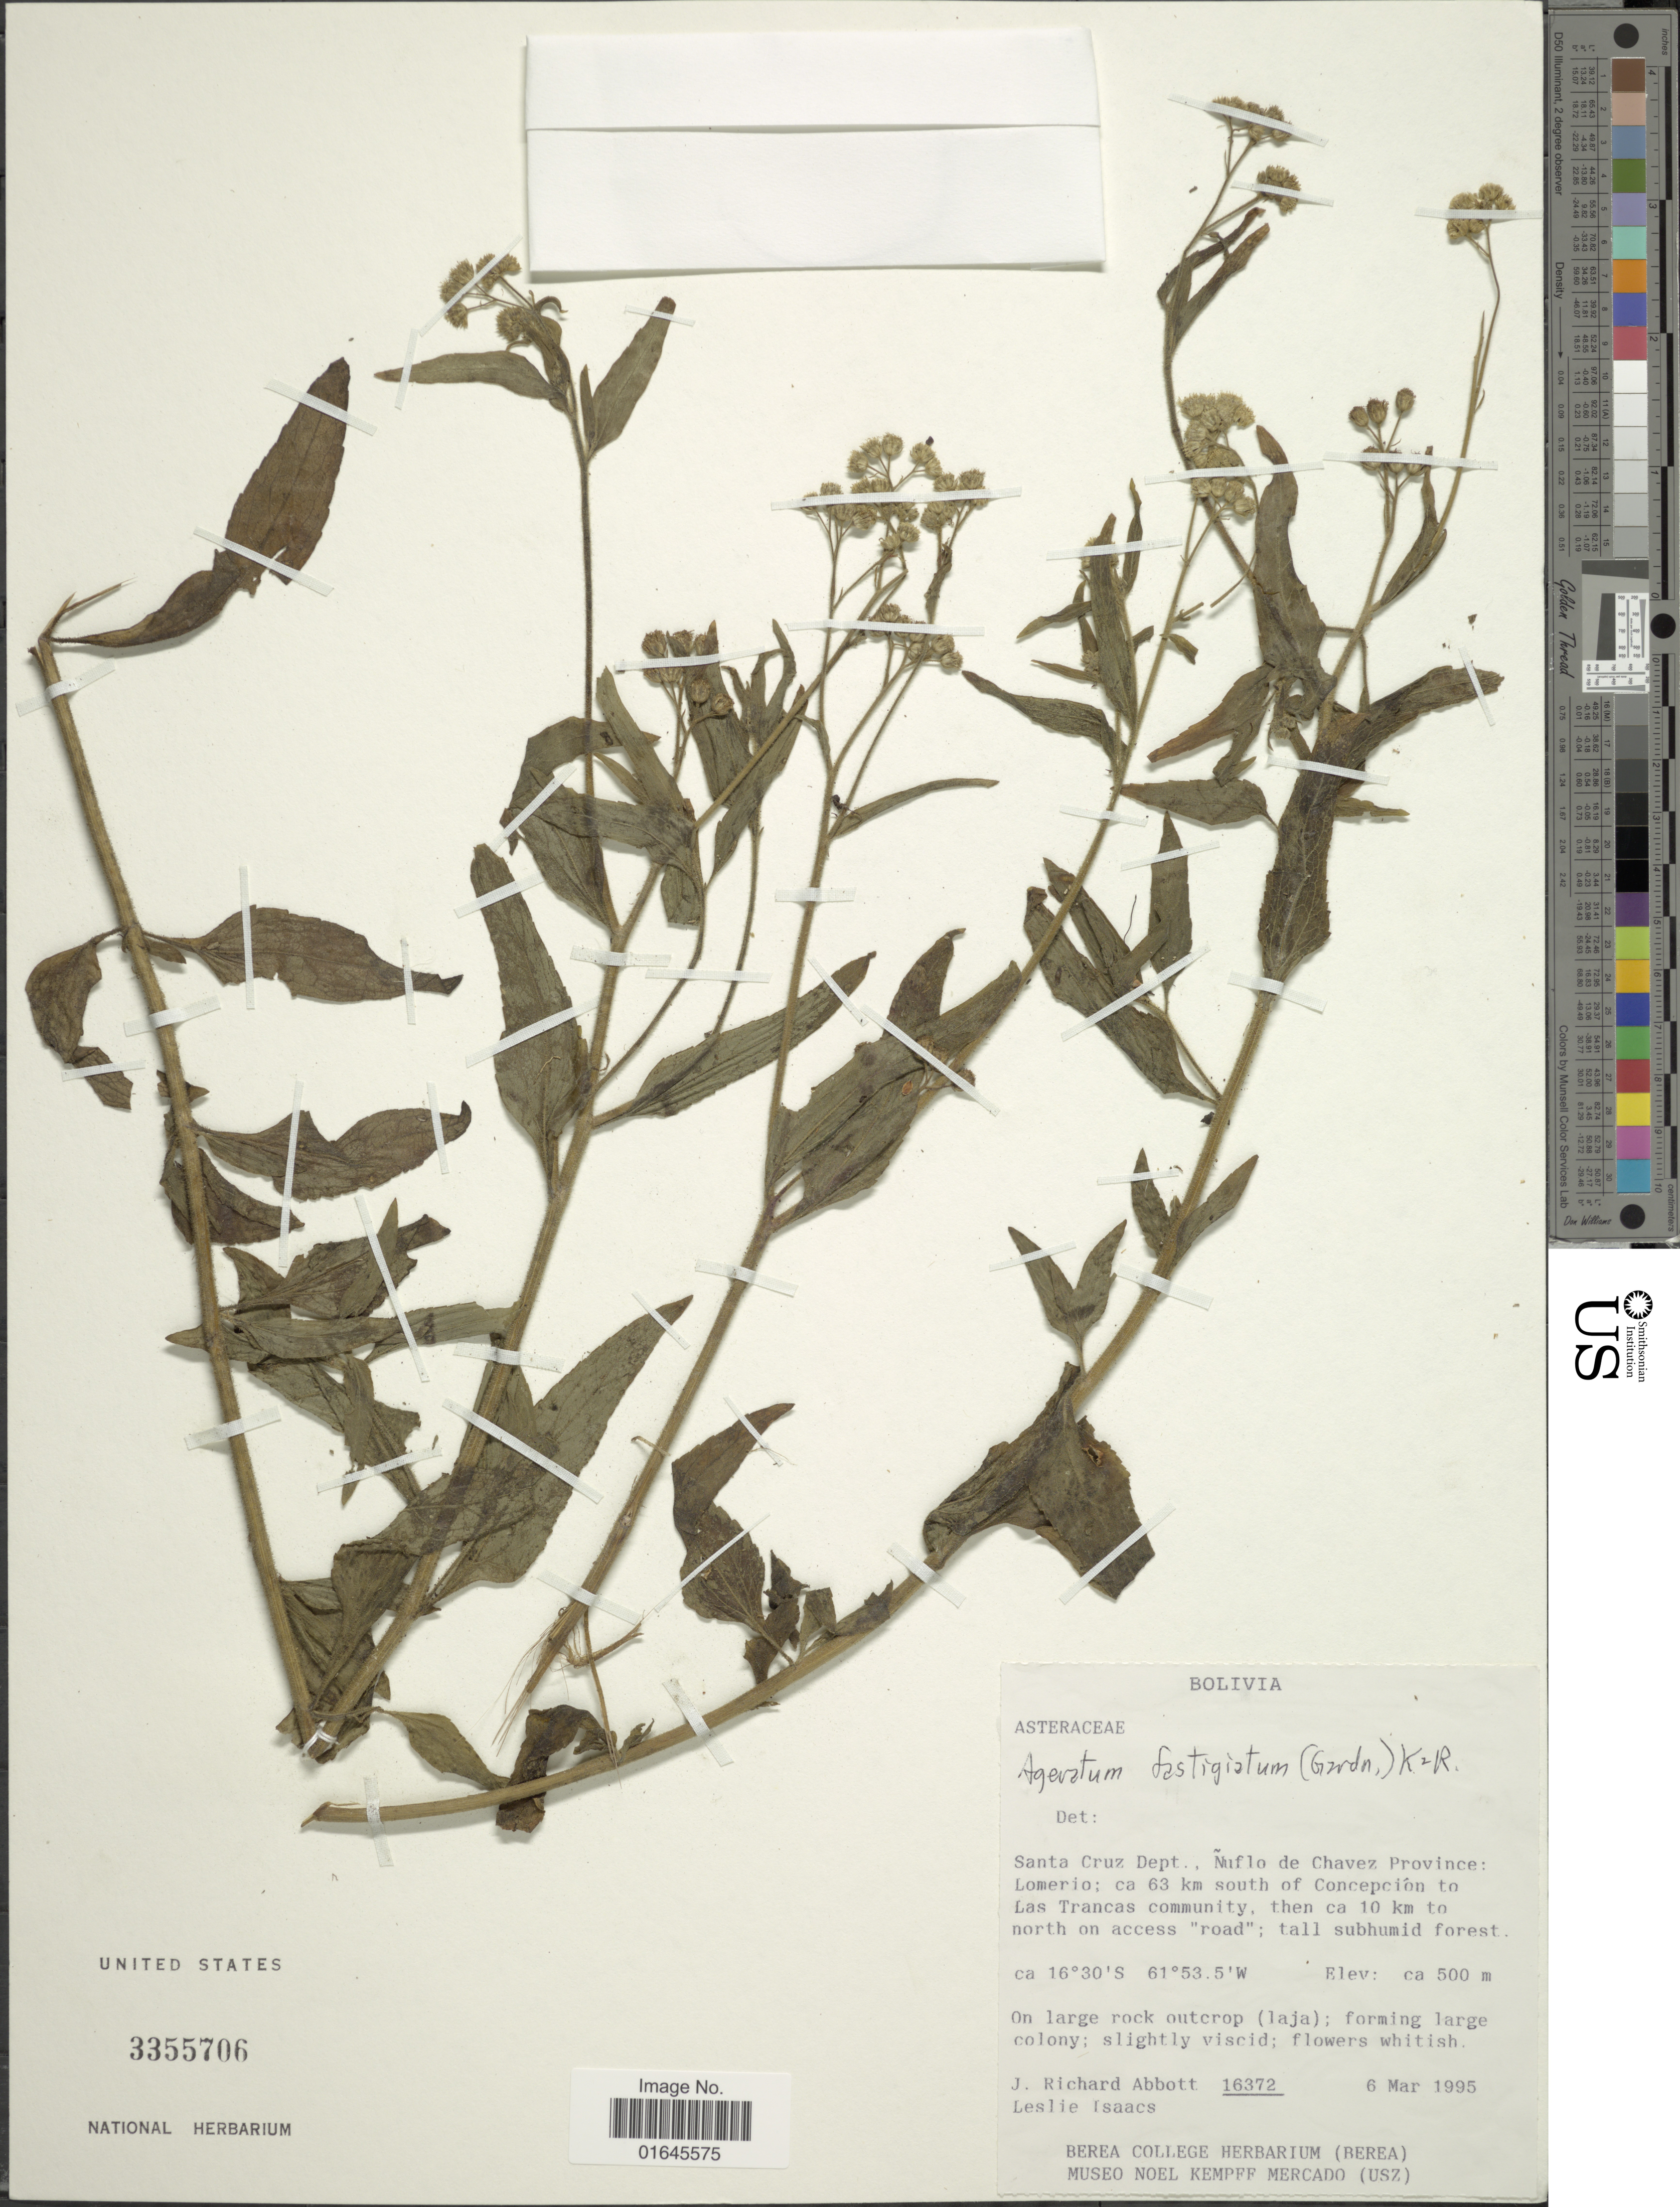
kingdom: Plantae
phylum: Tracheophyta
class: Magnoliopsida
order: Asterales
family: Asteraceae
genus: Ageratum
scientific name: Ageratum fastigiatum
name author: (Gardner) R.M. King & H. Rob.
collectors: J. R. Abbott & L. Isaacs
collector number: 16372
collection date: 1995-03-06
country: Bolivia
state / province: Santa Cruz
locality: Ñuflo de Chavez Province: Lomerio: ca 63 km south of Concepción to Las Trancas community, then ca 10 km to north on access "road"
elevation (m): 500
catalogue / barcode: US 3355706